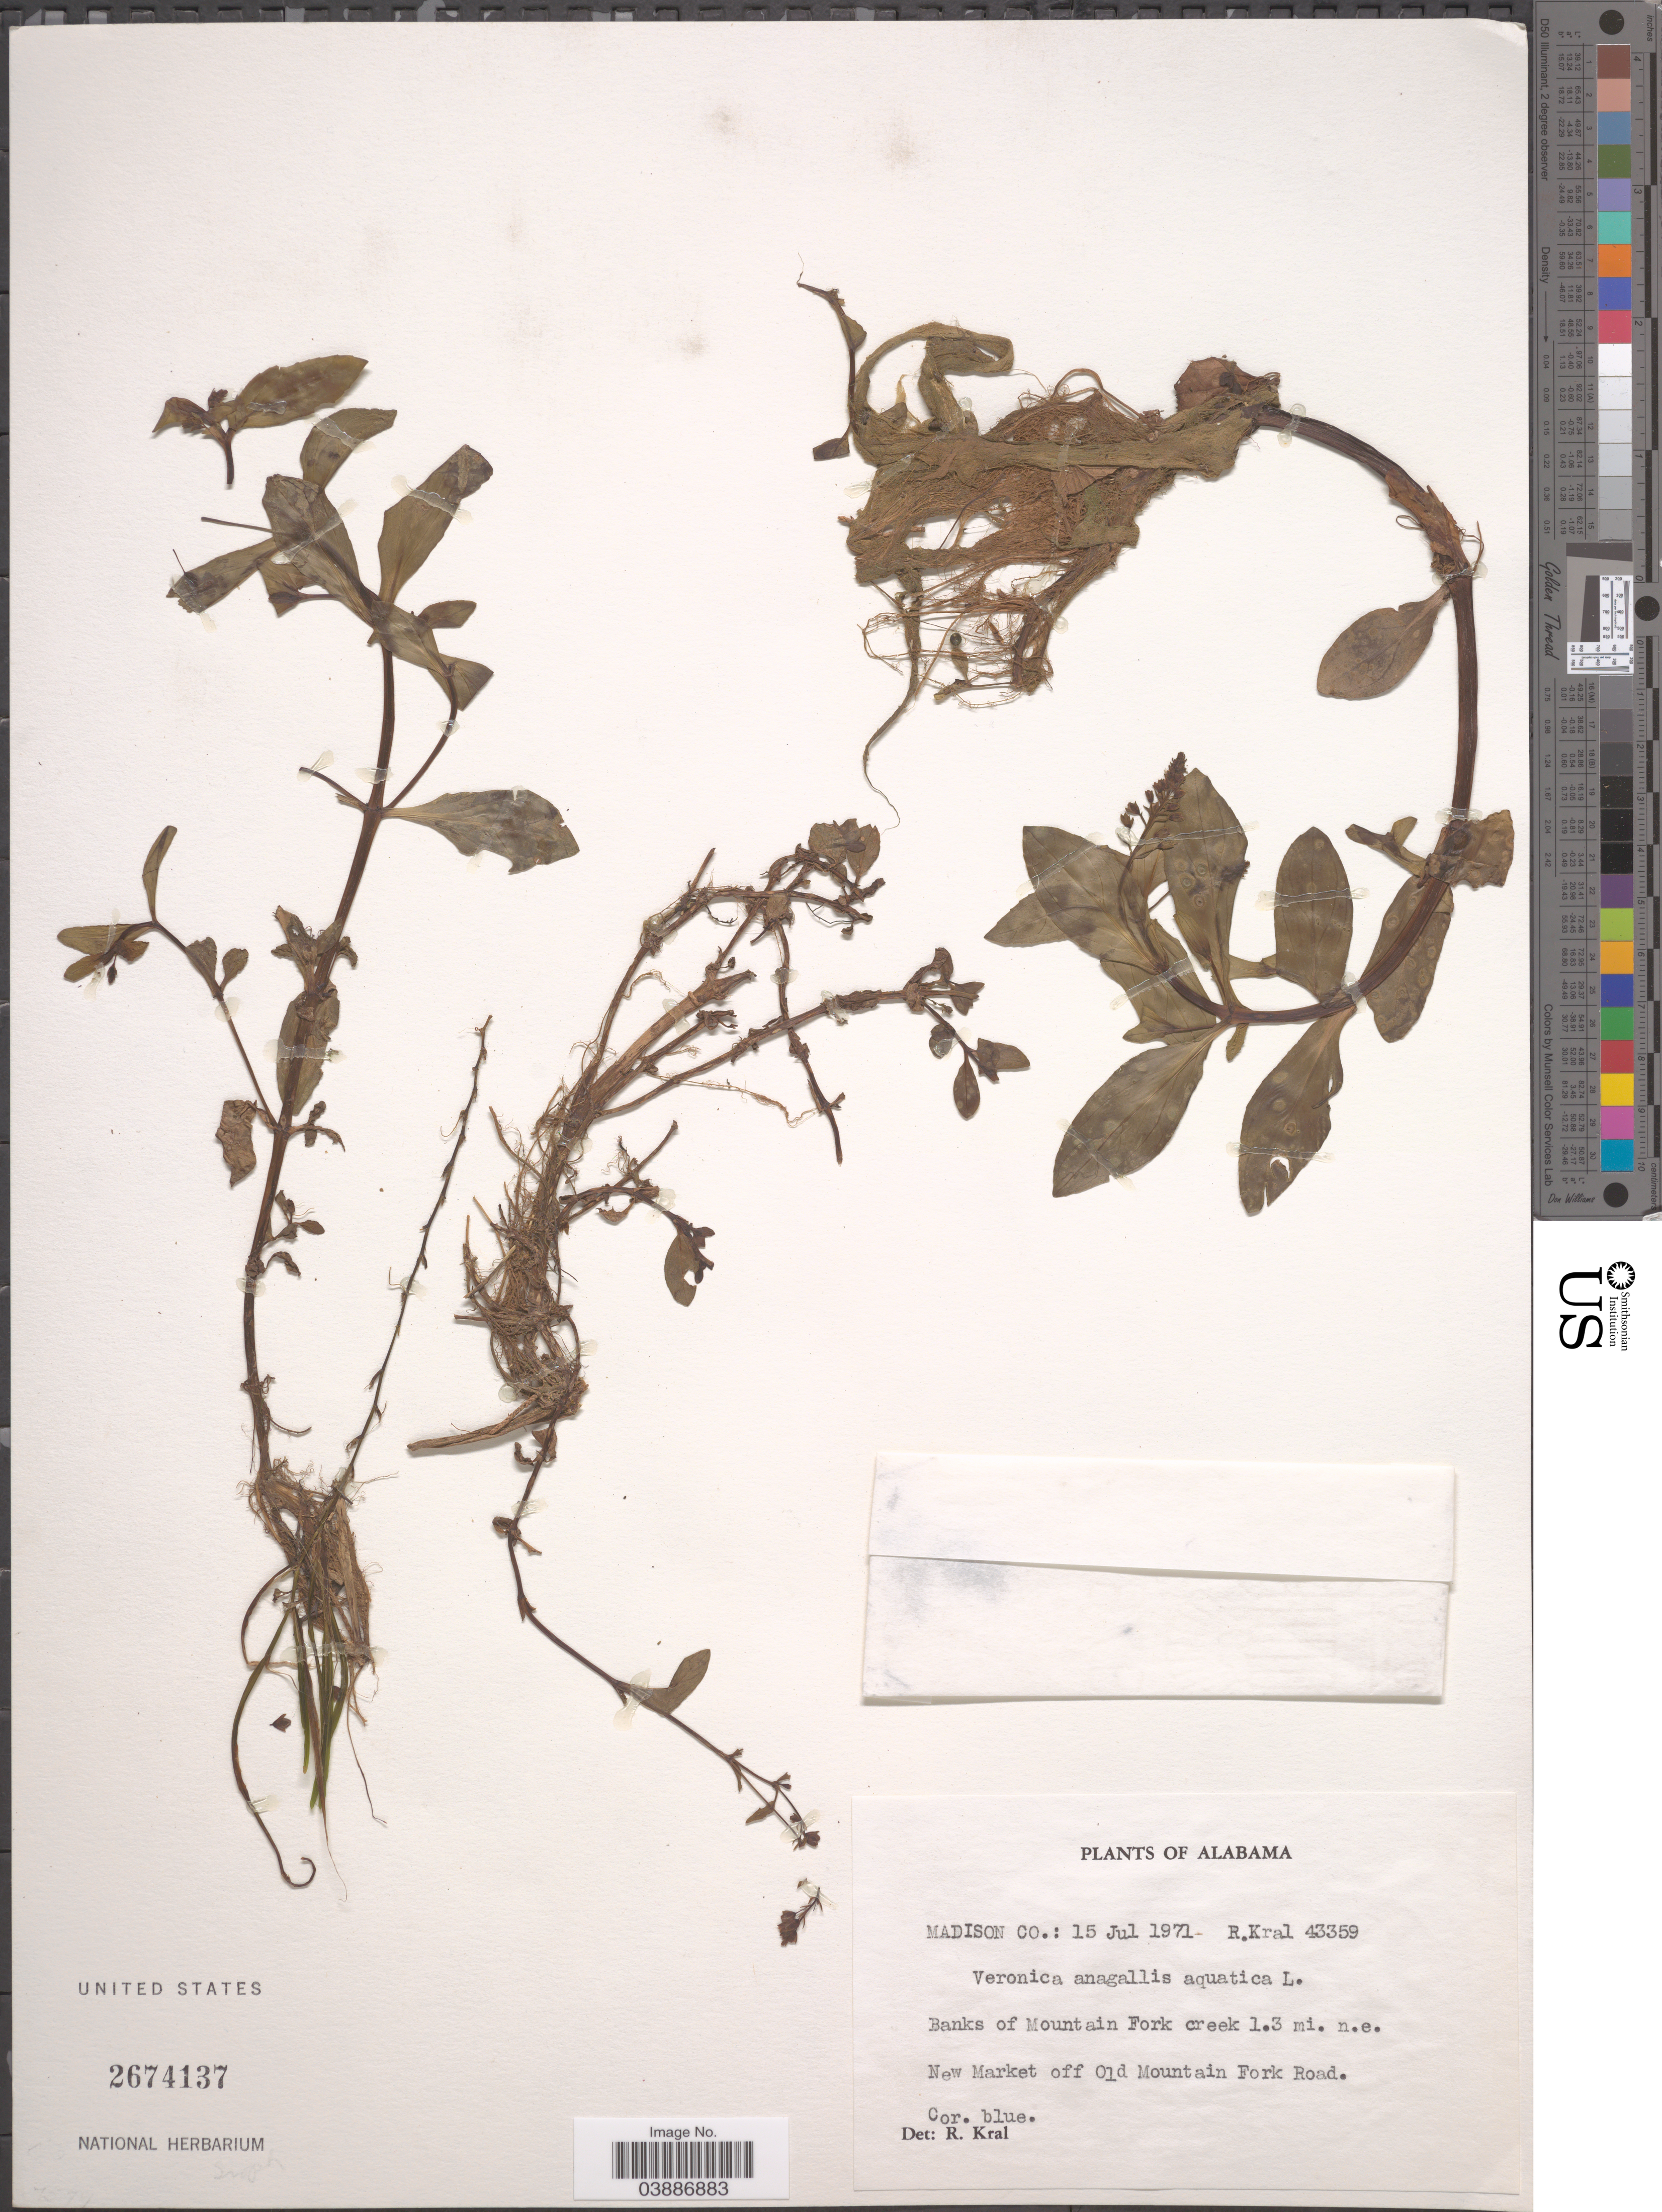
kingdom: Plantae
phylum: Tracheophyta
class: Magnoliopsida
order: Lamiales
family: Plantaginaceae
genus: Veronica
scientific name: Veronica anagallis-aquatica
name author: L.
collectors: R. Kral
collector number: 43359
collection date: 1971-07-15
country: United States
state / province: Alabama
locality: Madison Co.: Banks of Mountain Fork creek 1.3 mi. n.e. New Market off Old Mountain Fork Road.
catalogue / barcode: US 2674137